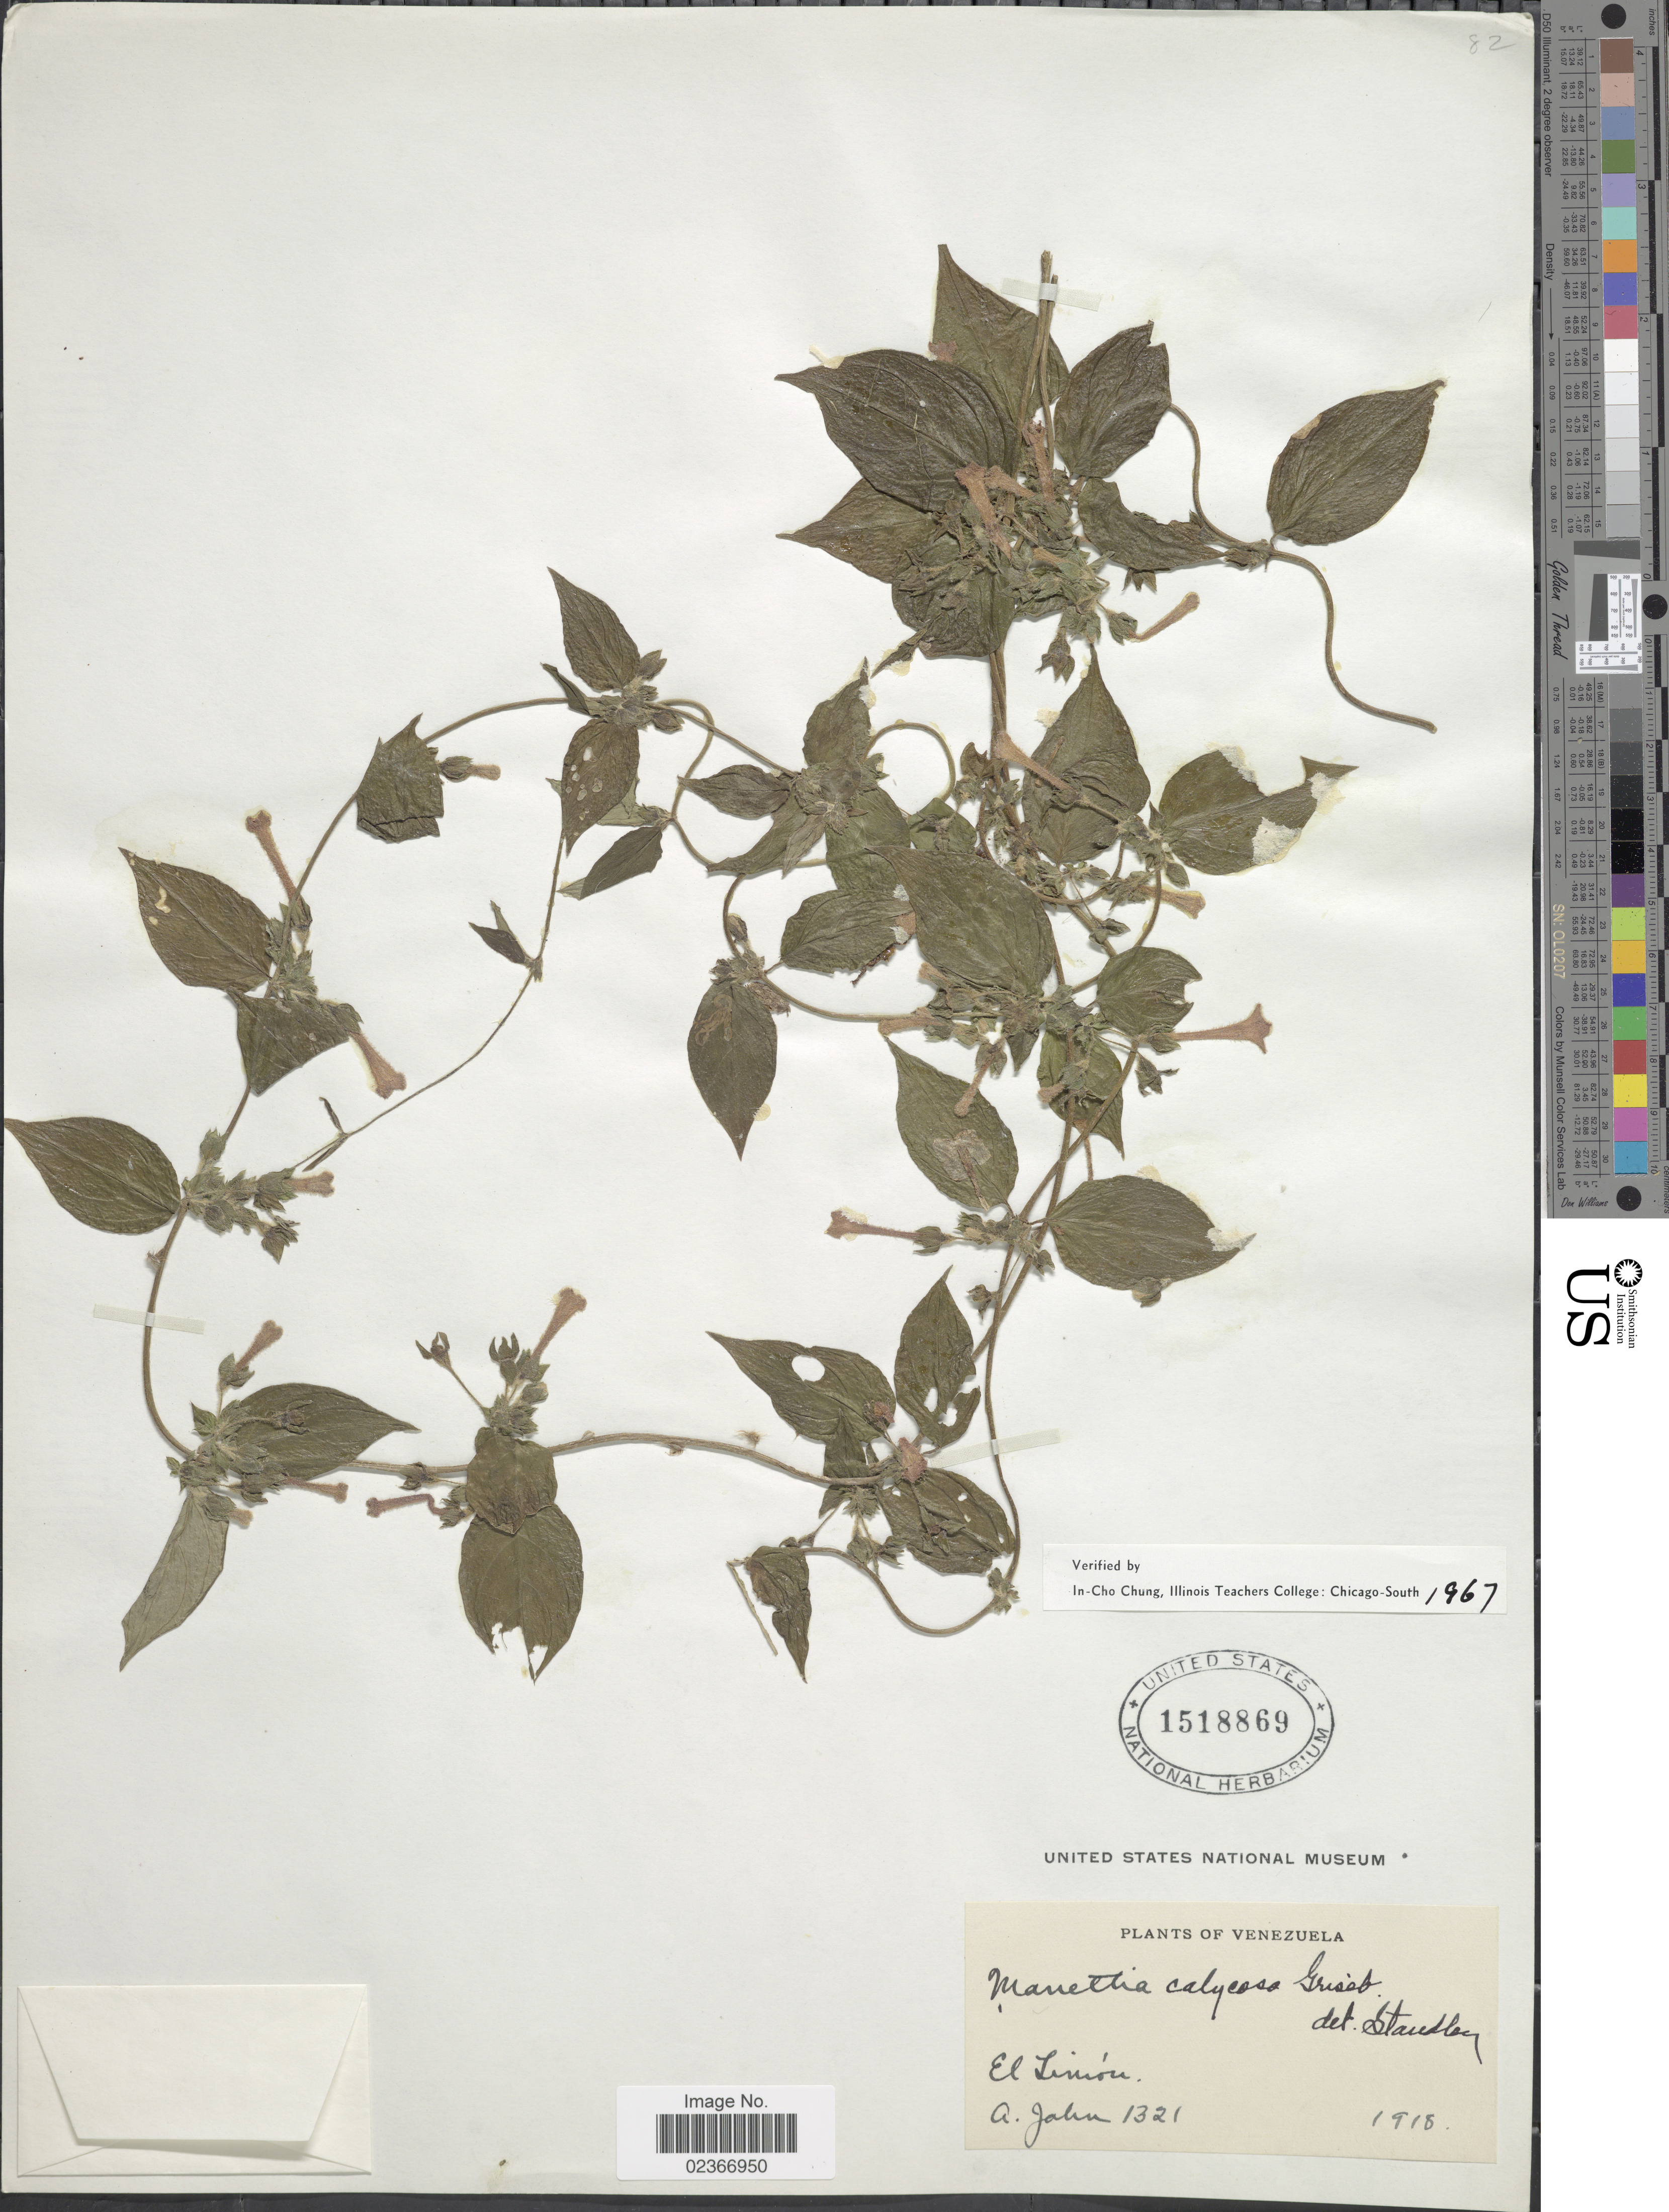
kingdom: Plantae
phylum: Tracheophyta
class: Magnoliopsida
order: Gentianales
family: Rubiaceae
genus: Manettia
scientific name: Manettia calycosa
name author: Griseb.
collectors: A. John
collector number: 1321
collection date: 1918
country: Venezuela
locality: El Limon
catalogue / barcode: US 1518869